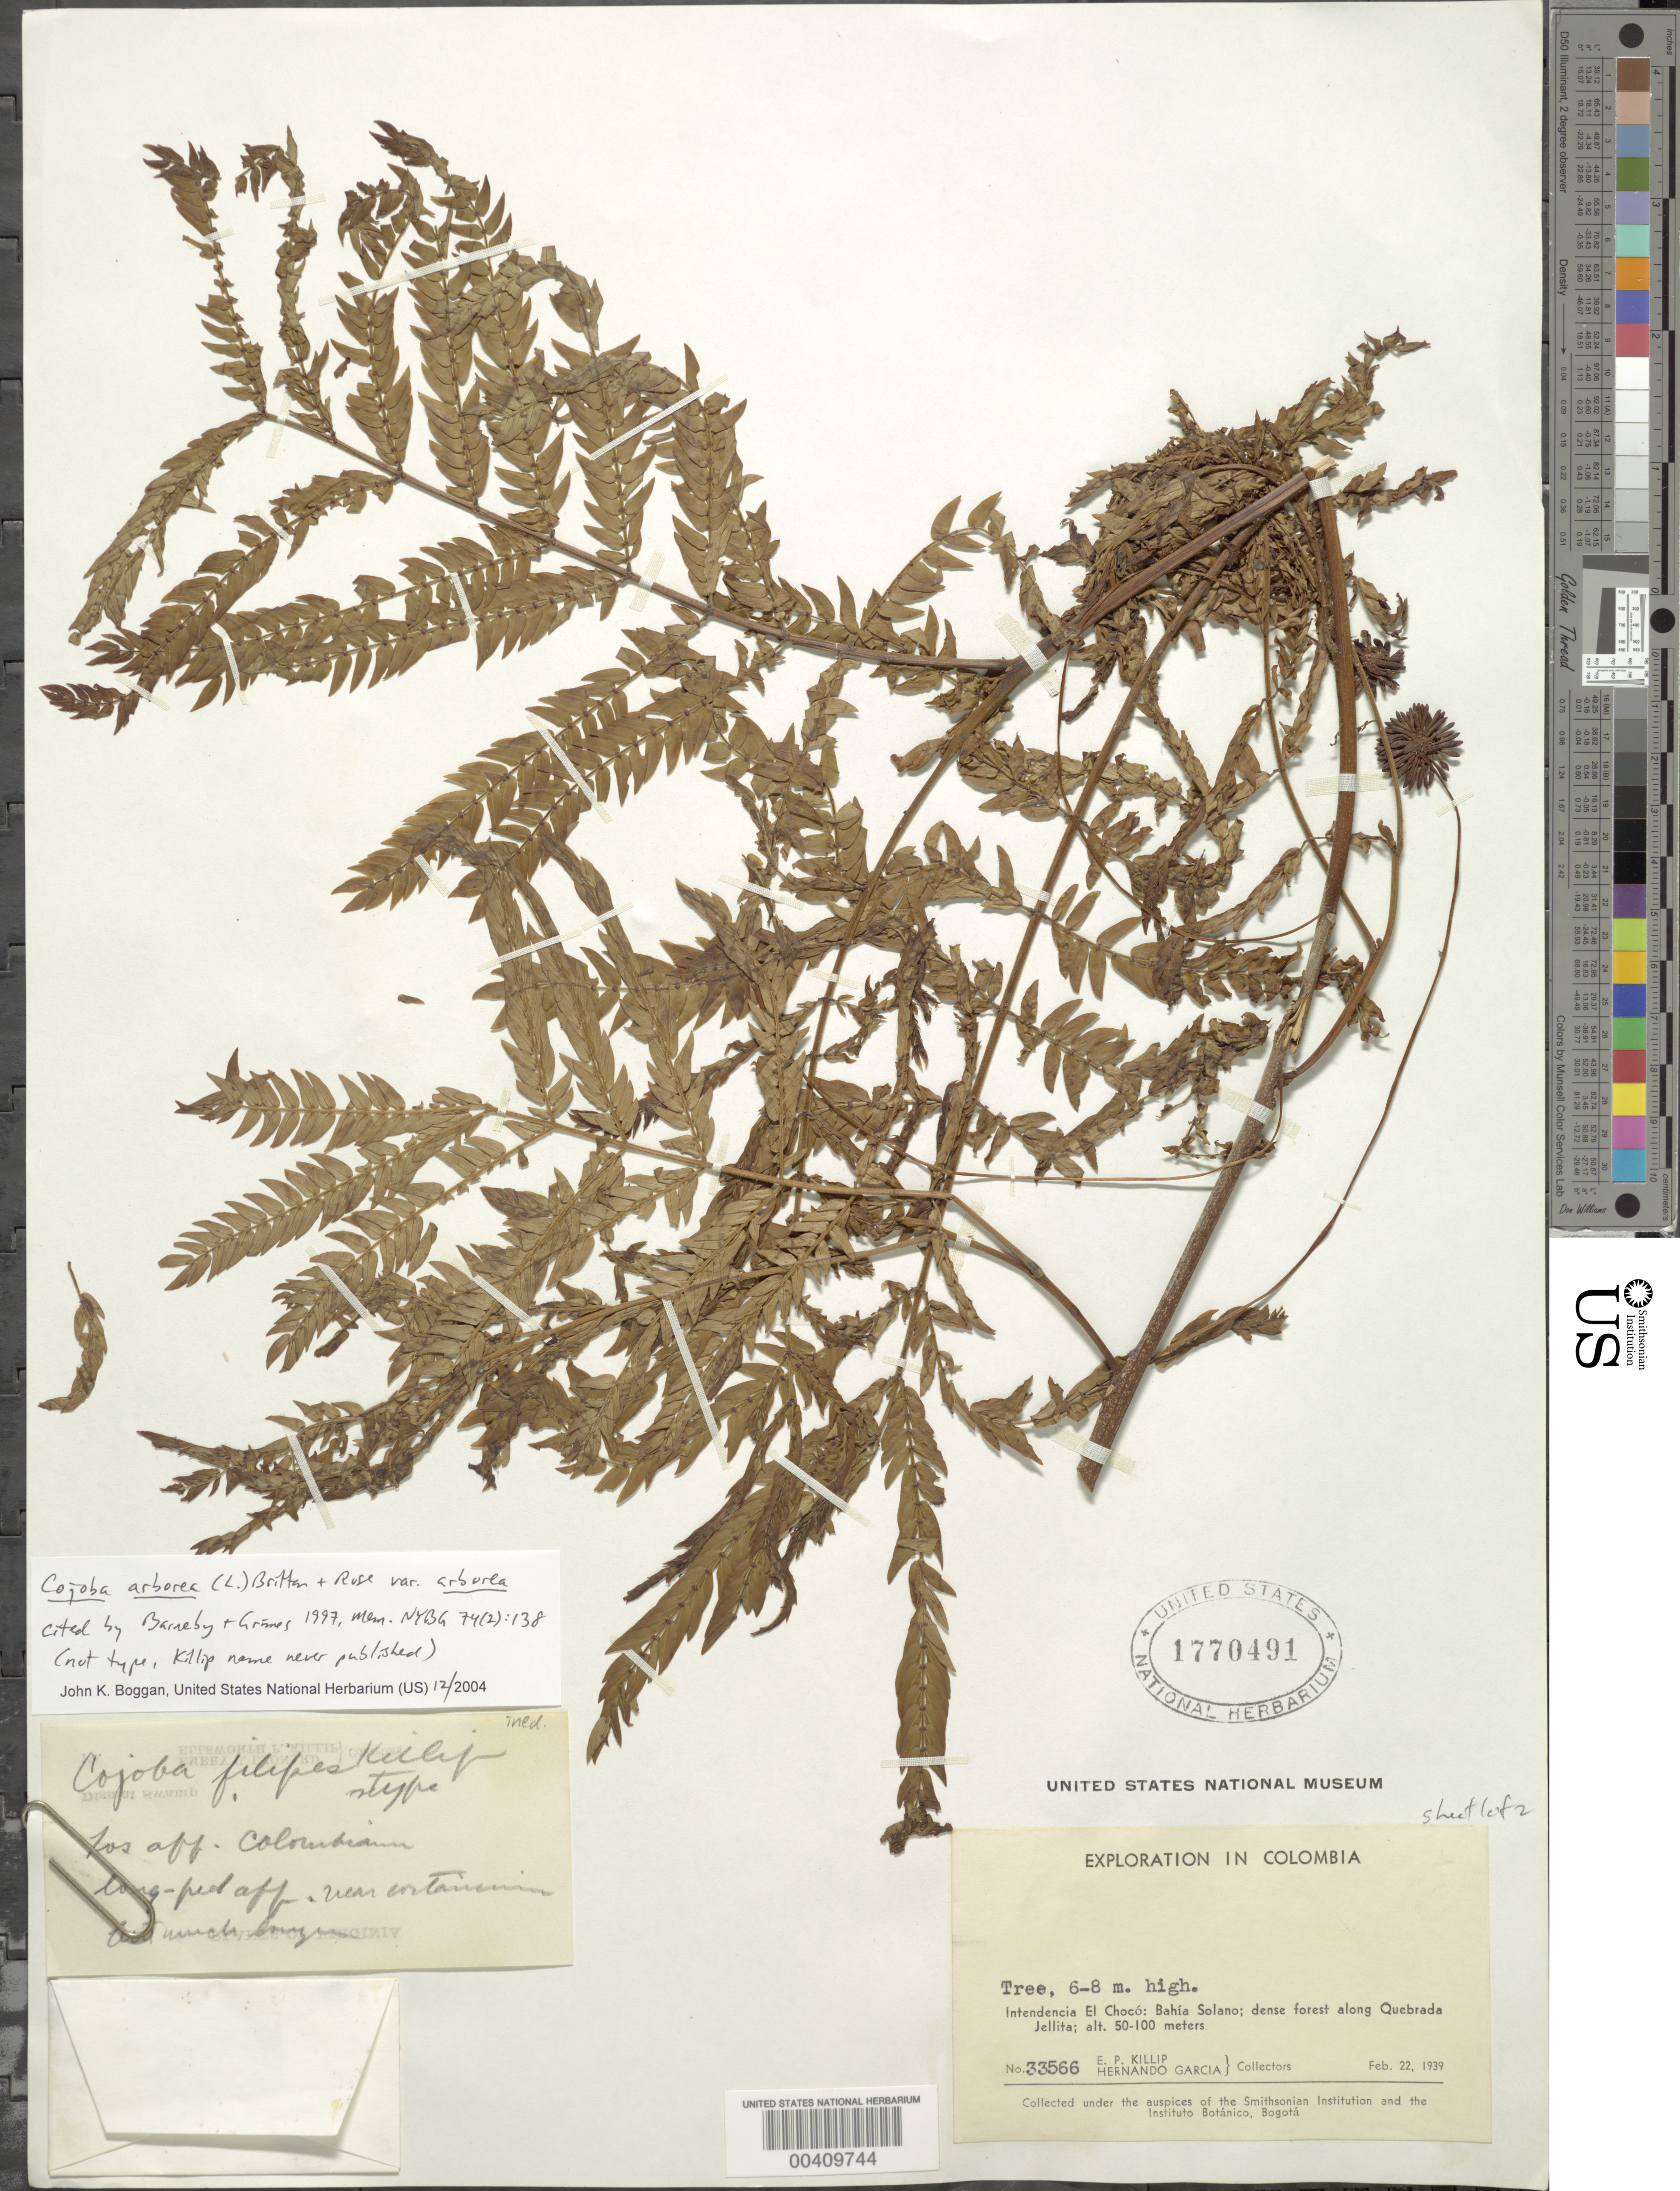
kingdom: Plantae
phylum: Tracheophyta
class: Magnoliopsida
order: Fabales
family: Fabaceae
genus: Cojoba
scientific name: Cojoba arborea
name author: (L.) Britton & Rose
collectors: E. P. Killip & H. Garcia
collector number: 33566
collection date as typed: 22 Feb 1939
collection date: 1939-02-22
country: Colombia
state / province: Chocó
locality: Bahia Solano, along Quebrada JelLita.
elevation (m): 50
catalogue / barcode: US 1770491